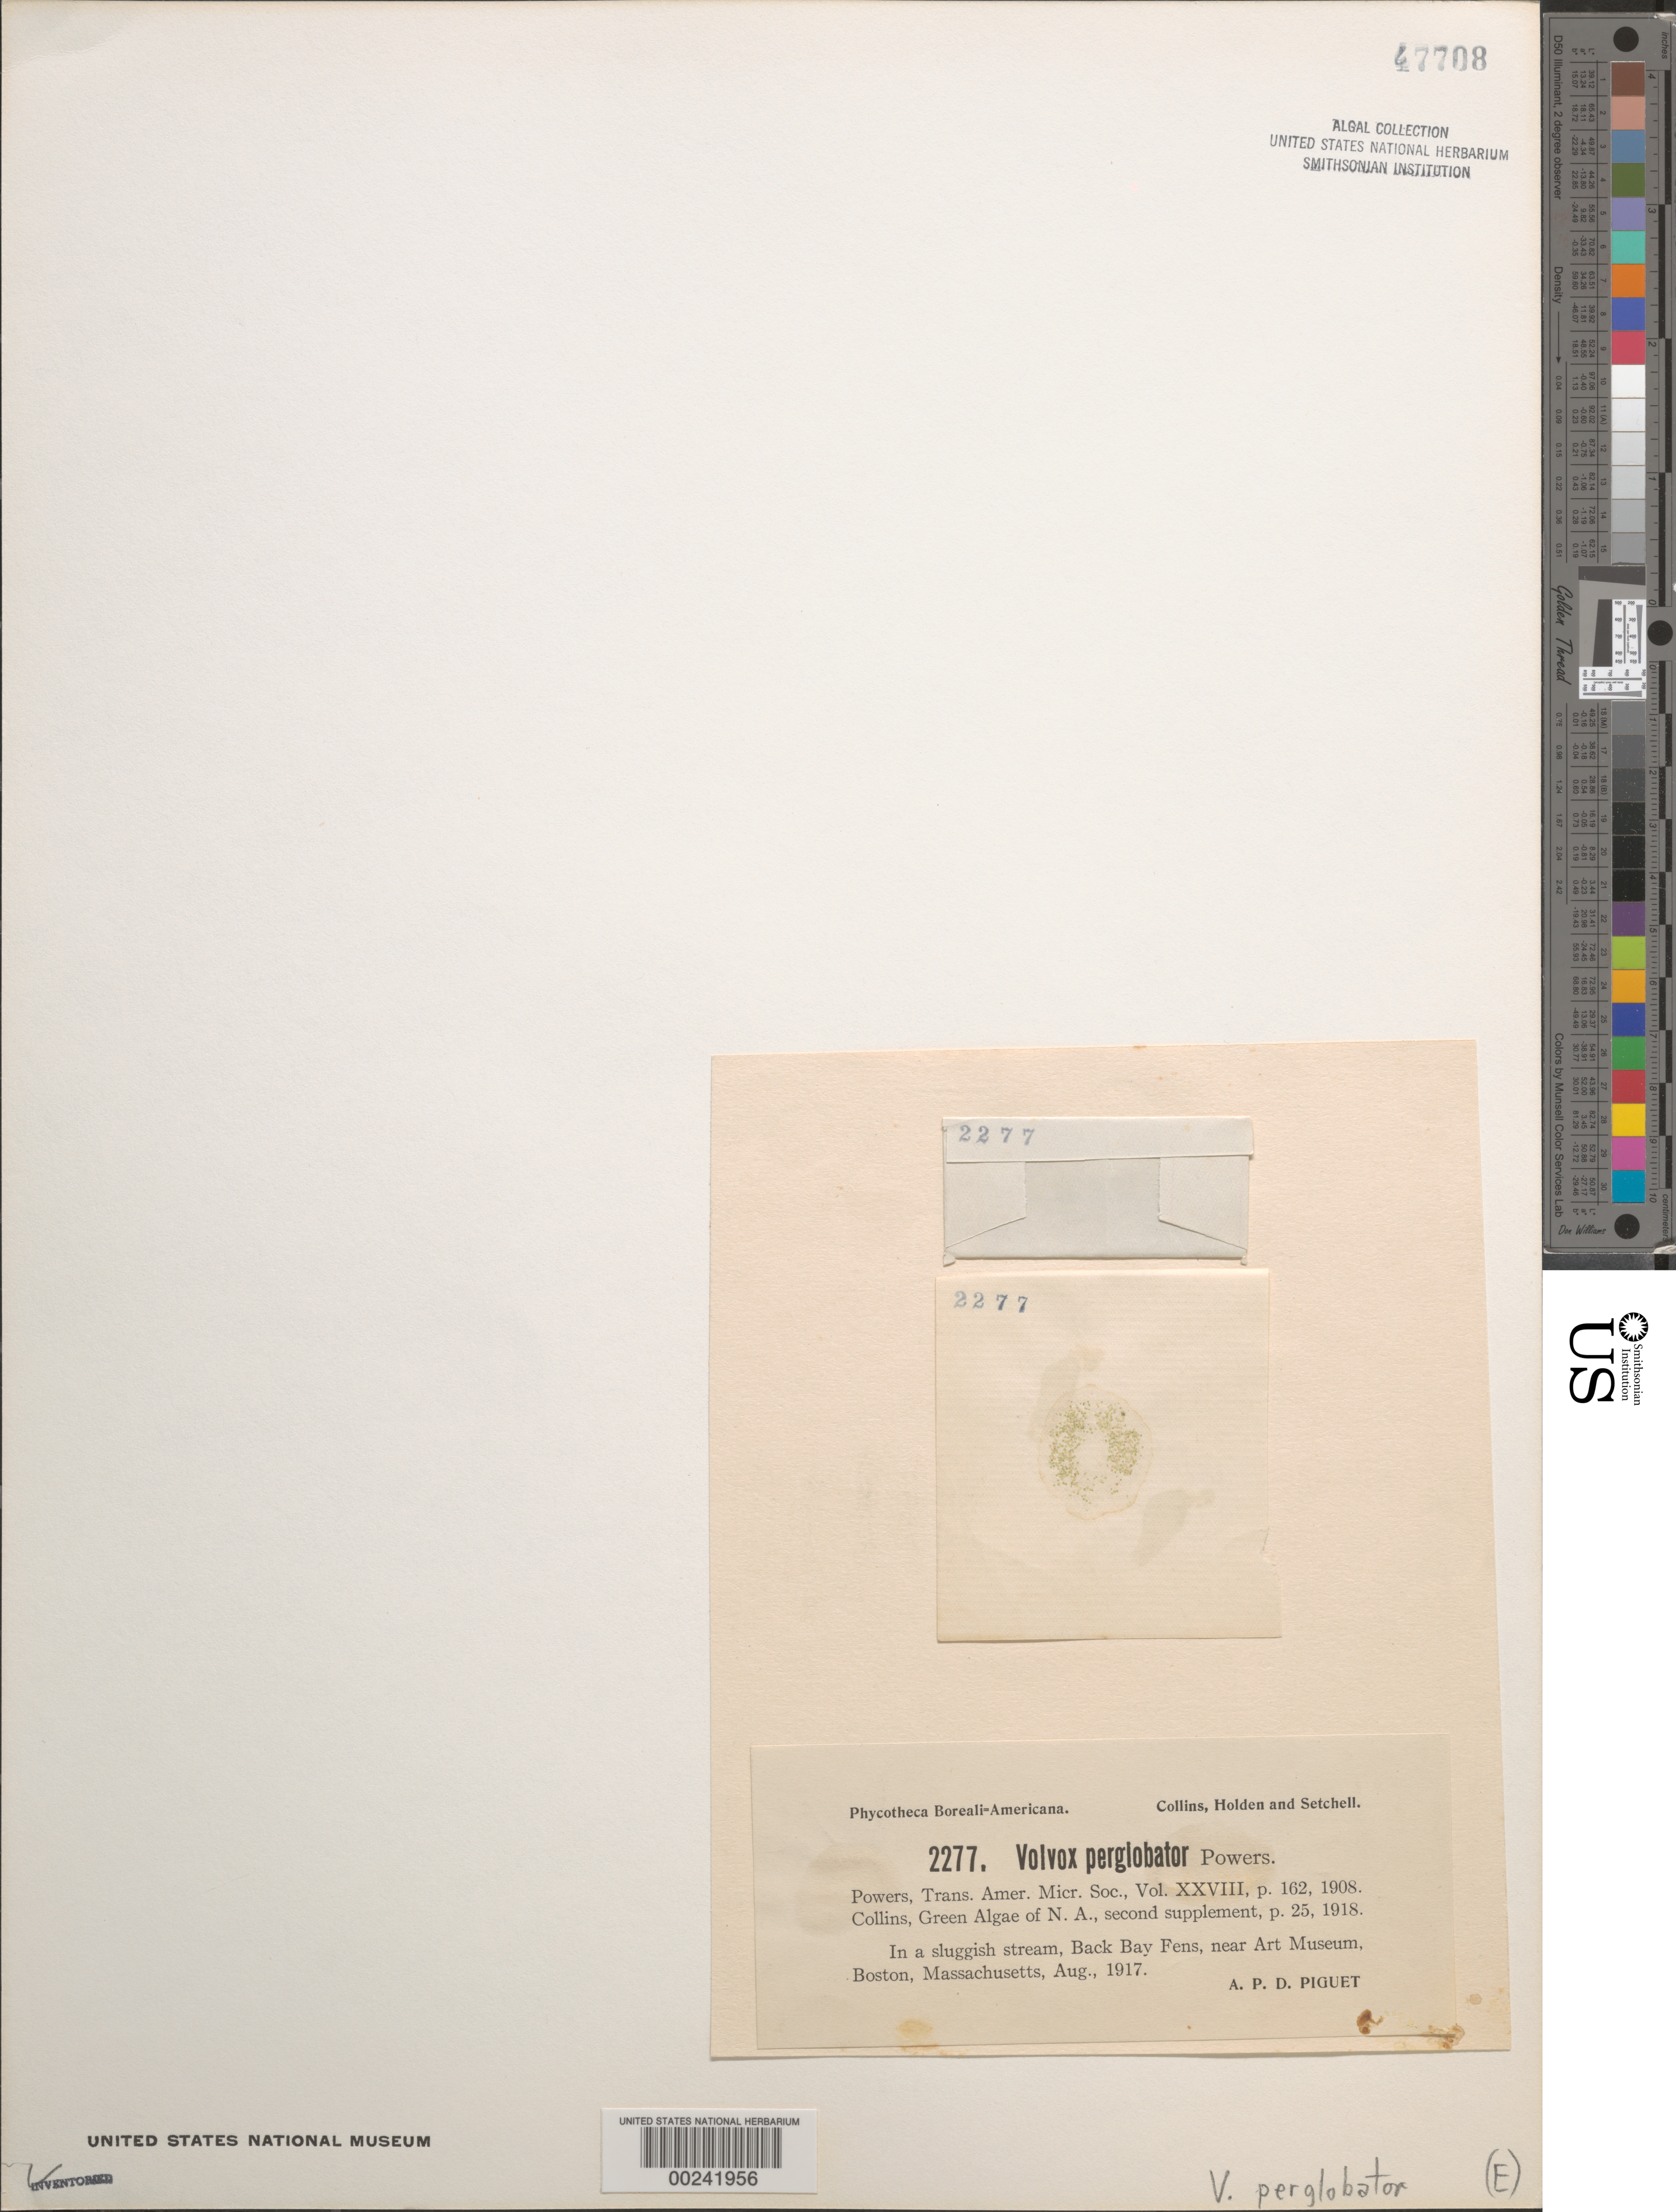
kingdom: Plantae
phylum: Chlorophyta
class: Chlorophyceae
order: Volvocales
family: Volvocaceae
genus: Volvox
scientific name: Volvox perglobator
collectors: A. Piguet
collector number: PB-A 2277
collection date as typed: Aug 1917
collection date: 1917-08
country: United States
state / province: Massachusetts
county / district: Suffolk County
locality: Boston, Back Bay Fens, near art museum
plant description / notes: Collins, Holden & Setchell, Phycotheca Boreali-Americana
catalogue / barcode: US 47708